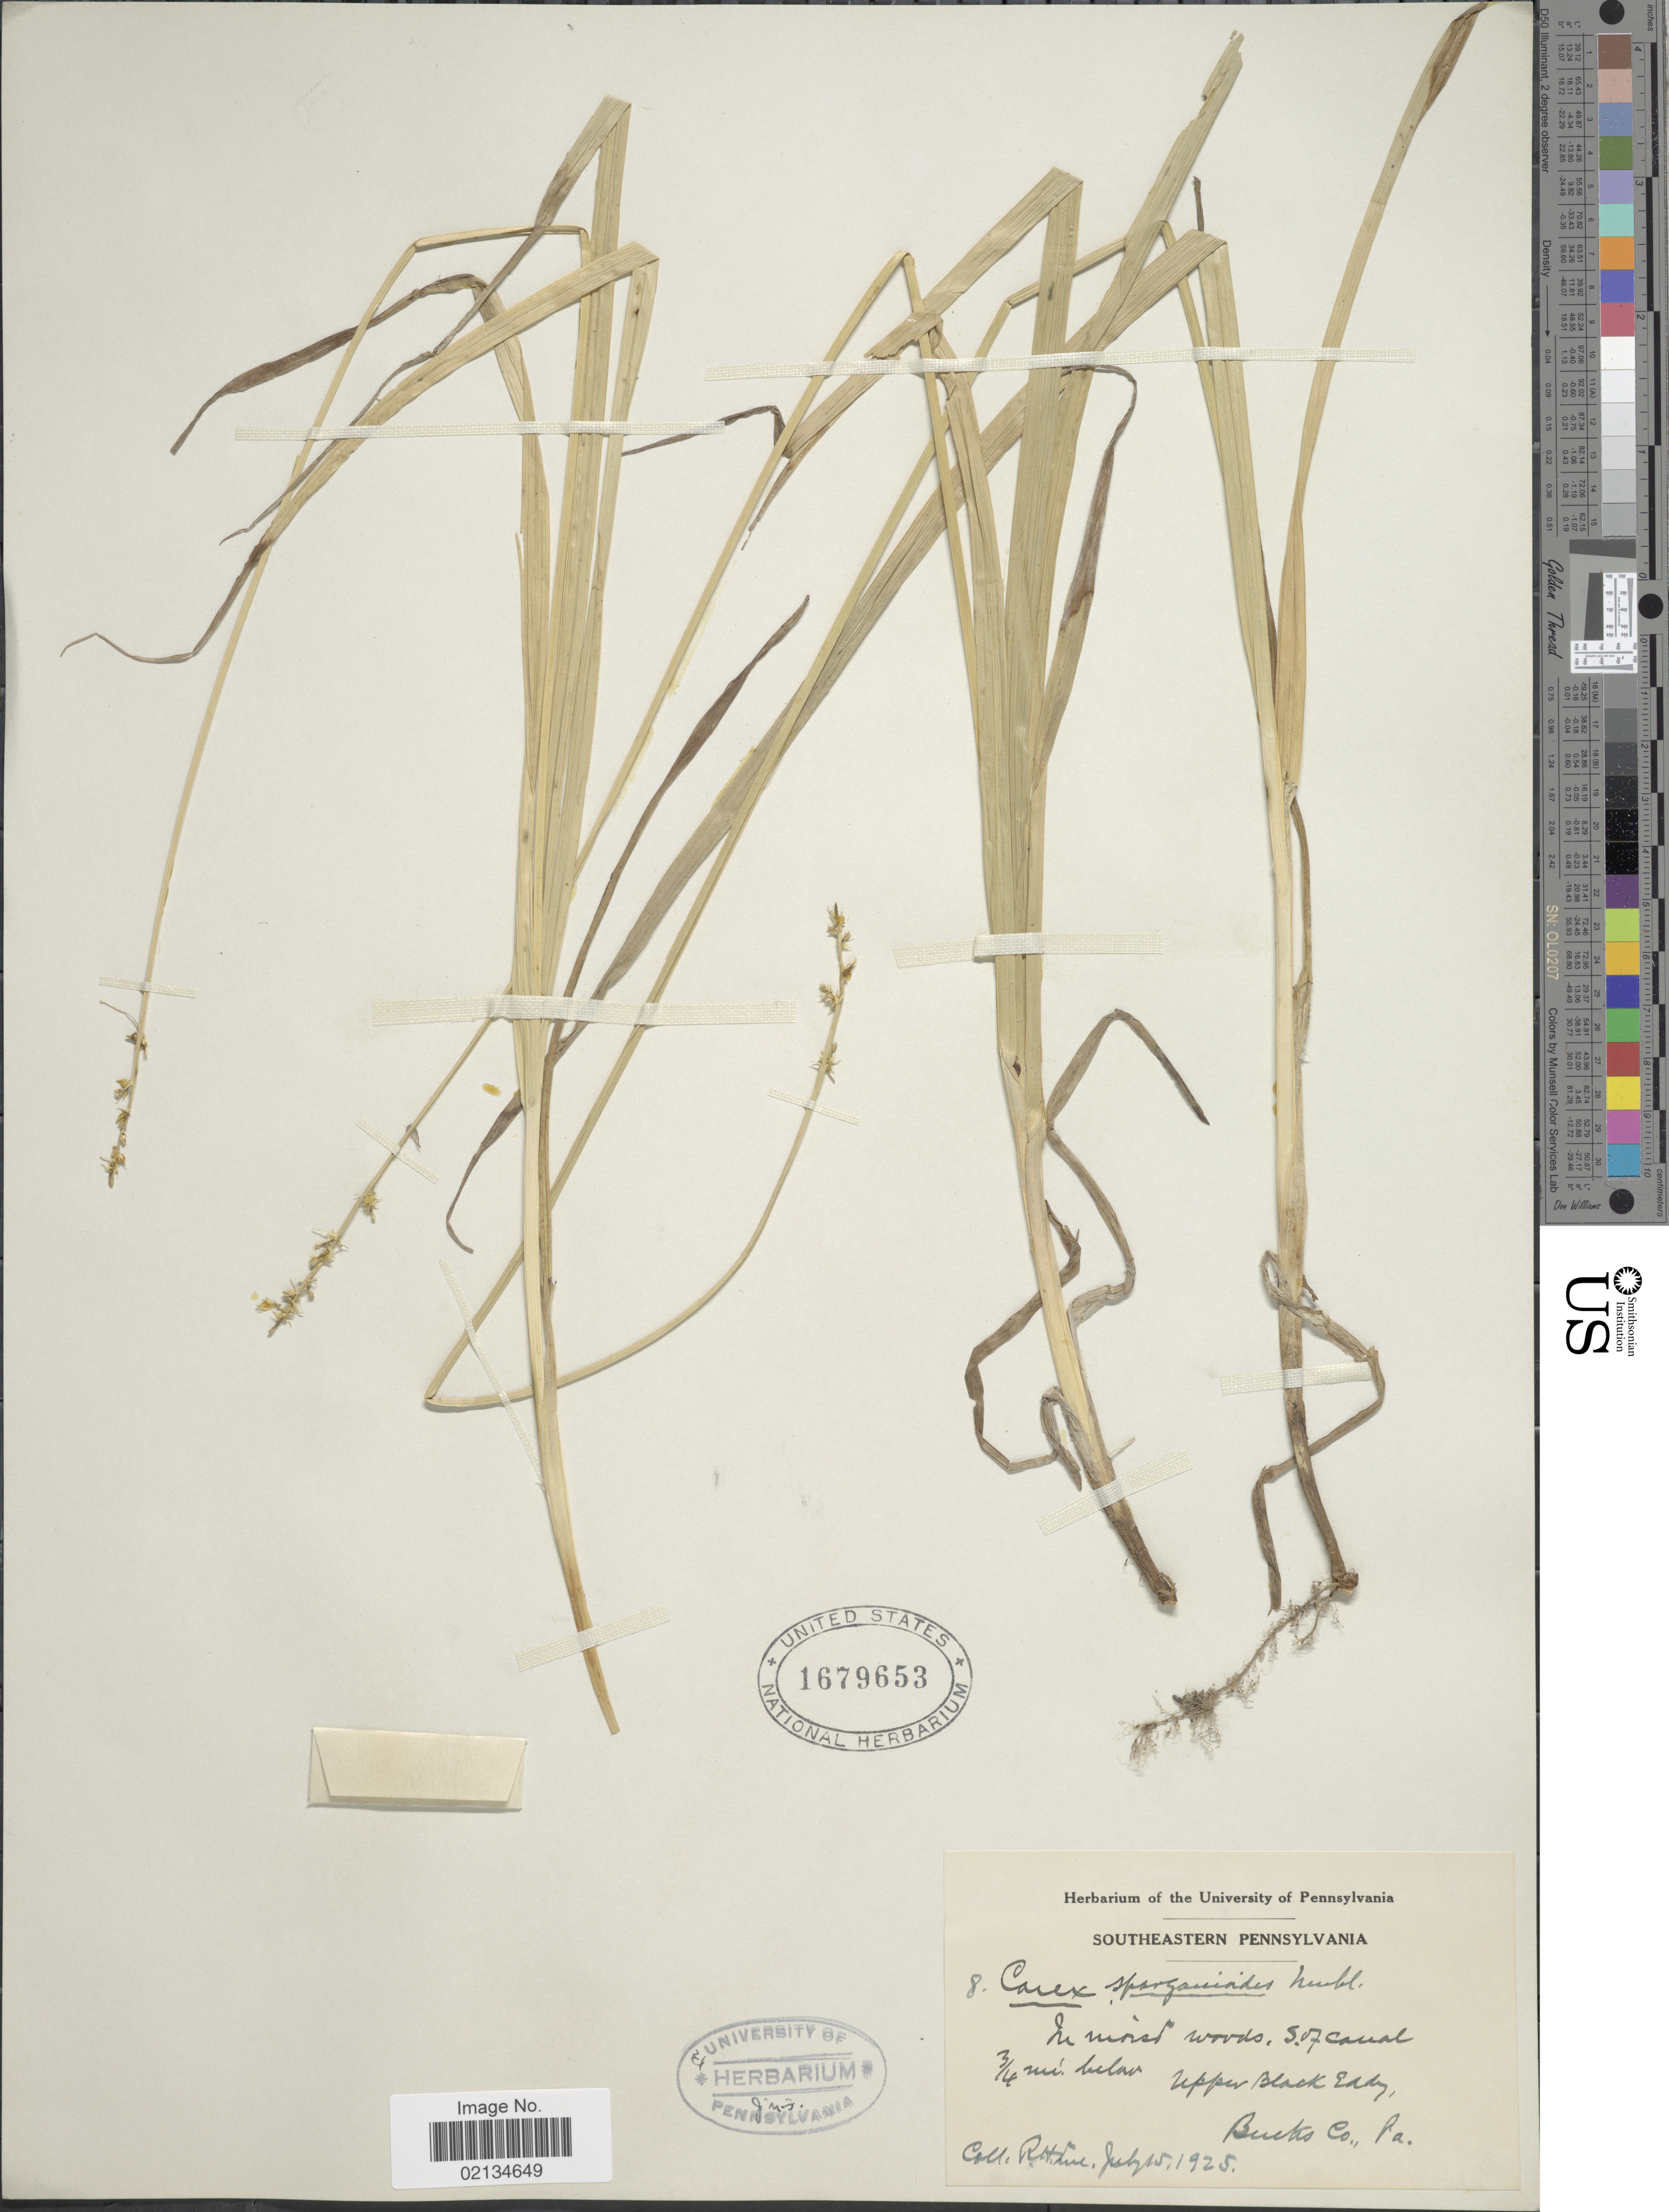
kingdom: Plantae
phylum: Tracheophyta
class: Liliopsida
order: Poales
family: Cyperaceae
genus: Carex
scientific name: Carex sparganioides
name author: Muhl. ex Willd.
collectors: R. Lue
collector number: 8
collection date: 1925-07-15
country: United States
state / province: Pennsylvania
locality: Southeastern Pennsylvania, in moist woods, S. of canal 3/4 mi. below Upper Black Eddy, Bucks Co.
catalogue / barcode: US 1639653